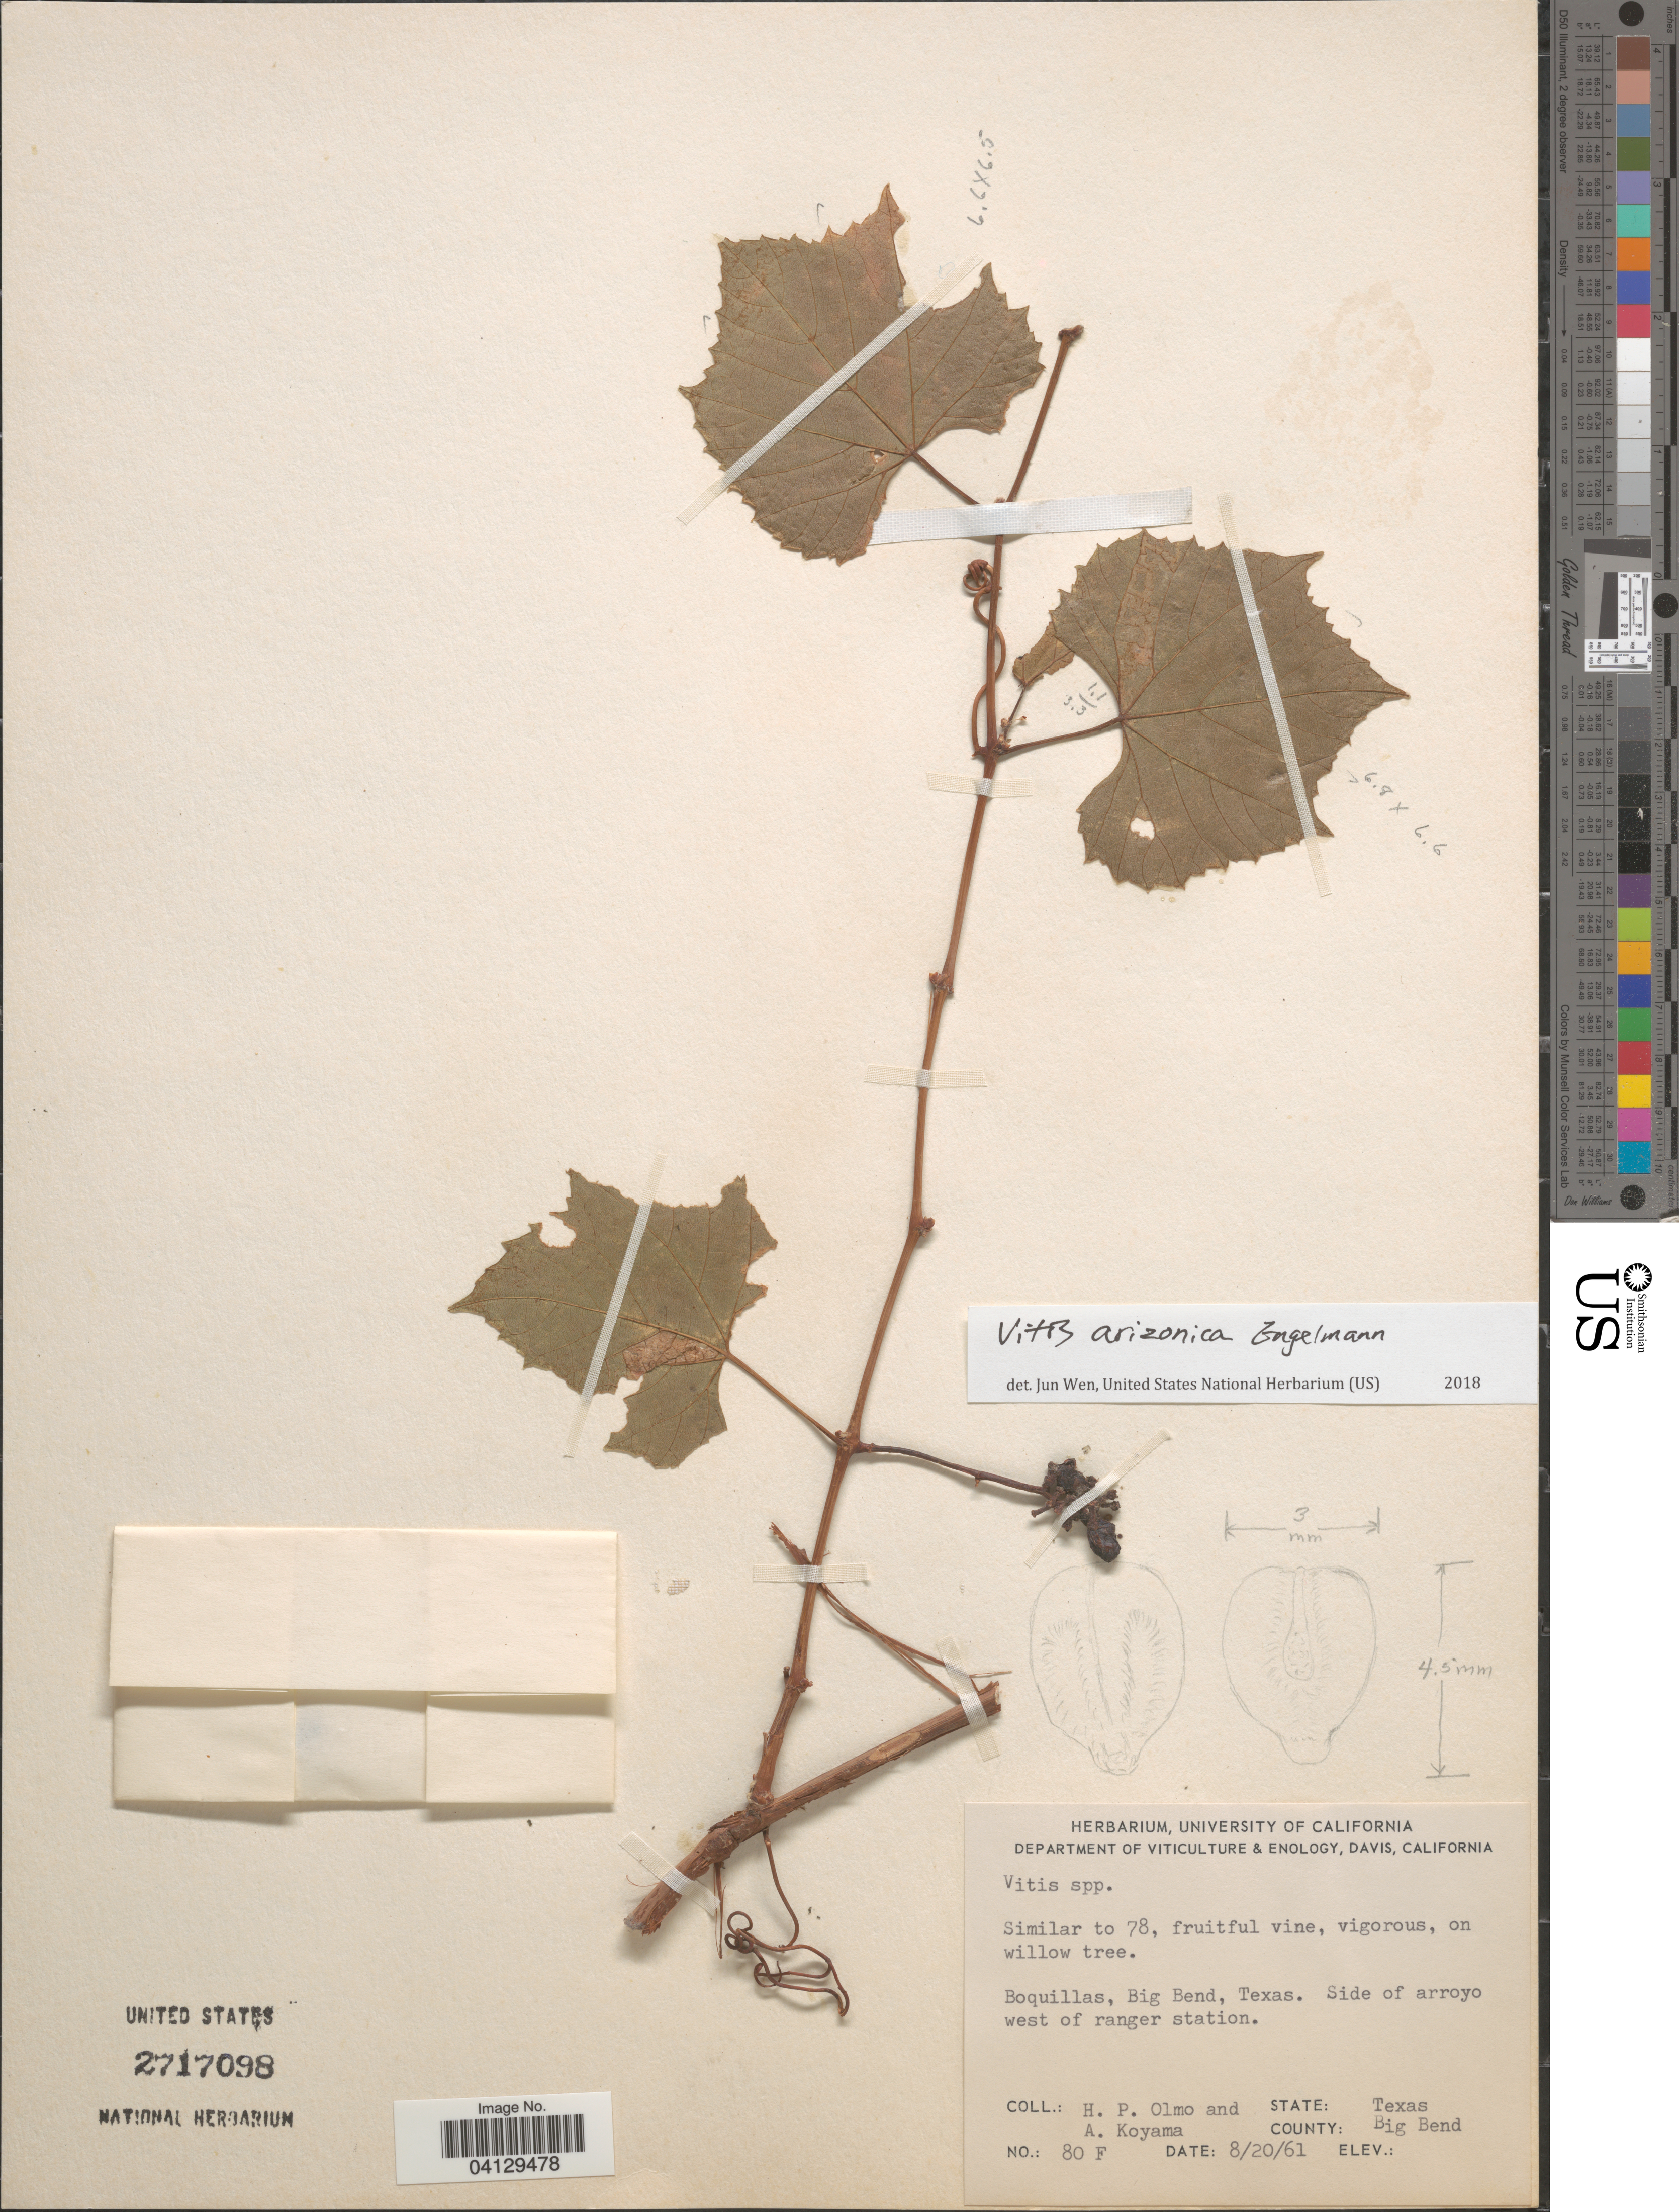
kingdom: Plantae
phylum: Tracheophyta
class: Magnoliopsida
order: Vitales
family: Vitaceae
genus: Vitis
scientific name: Vitis arizonica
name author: Engelm.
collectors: H. Olmo & A. Koyama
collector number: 80F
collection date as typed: Transcribed d/m/y: 20/8/61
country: United States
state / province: Texas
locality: Boquillas, Big Bend. Side of arroyo west of ranger station. County: Big Bend.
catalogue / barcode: US 2717098